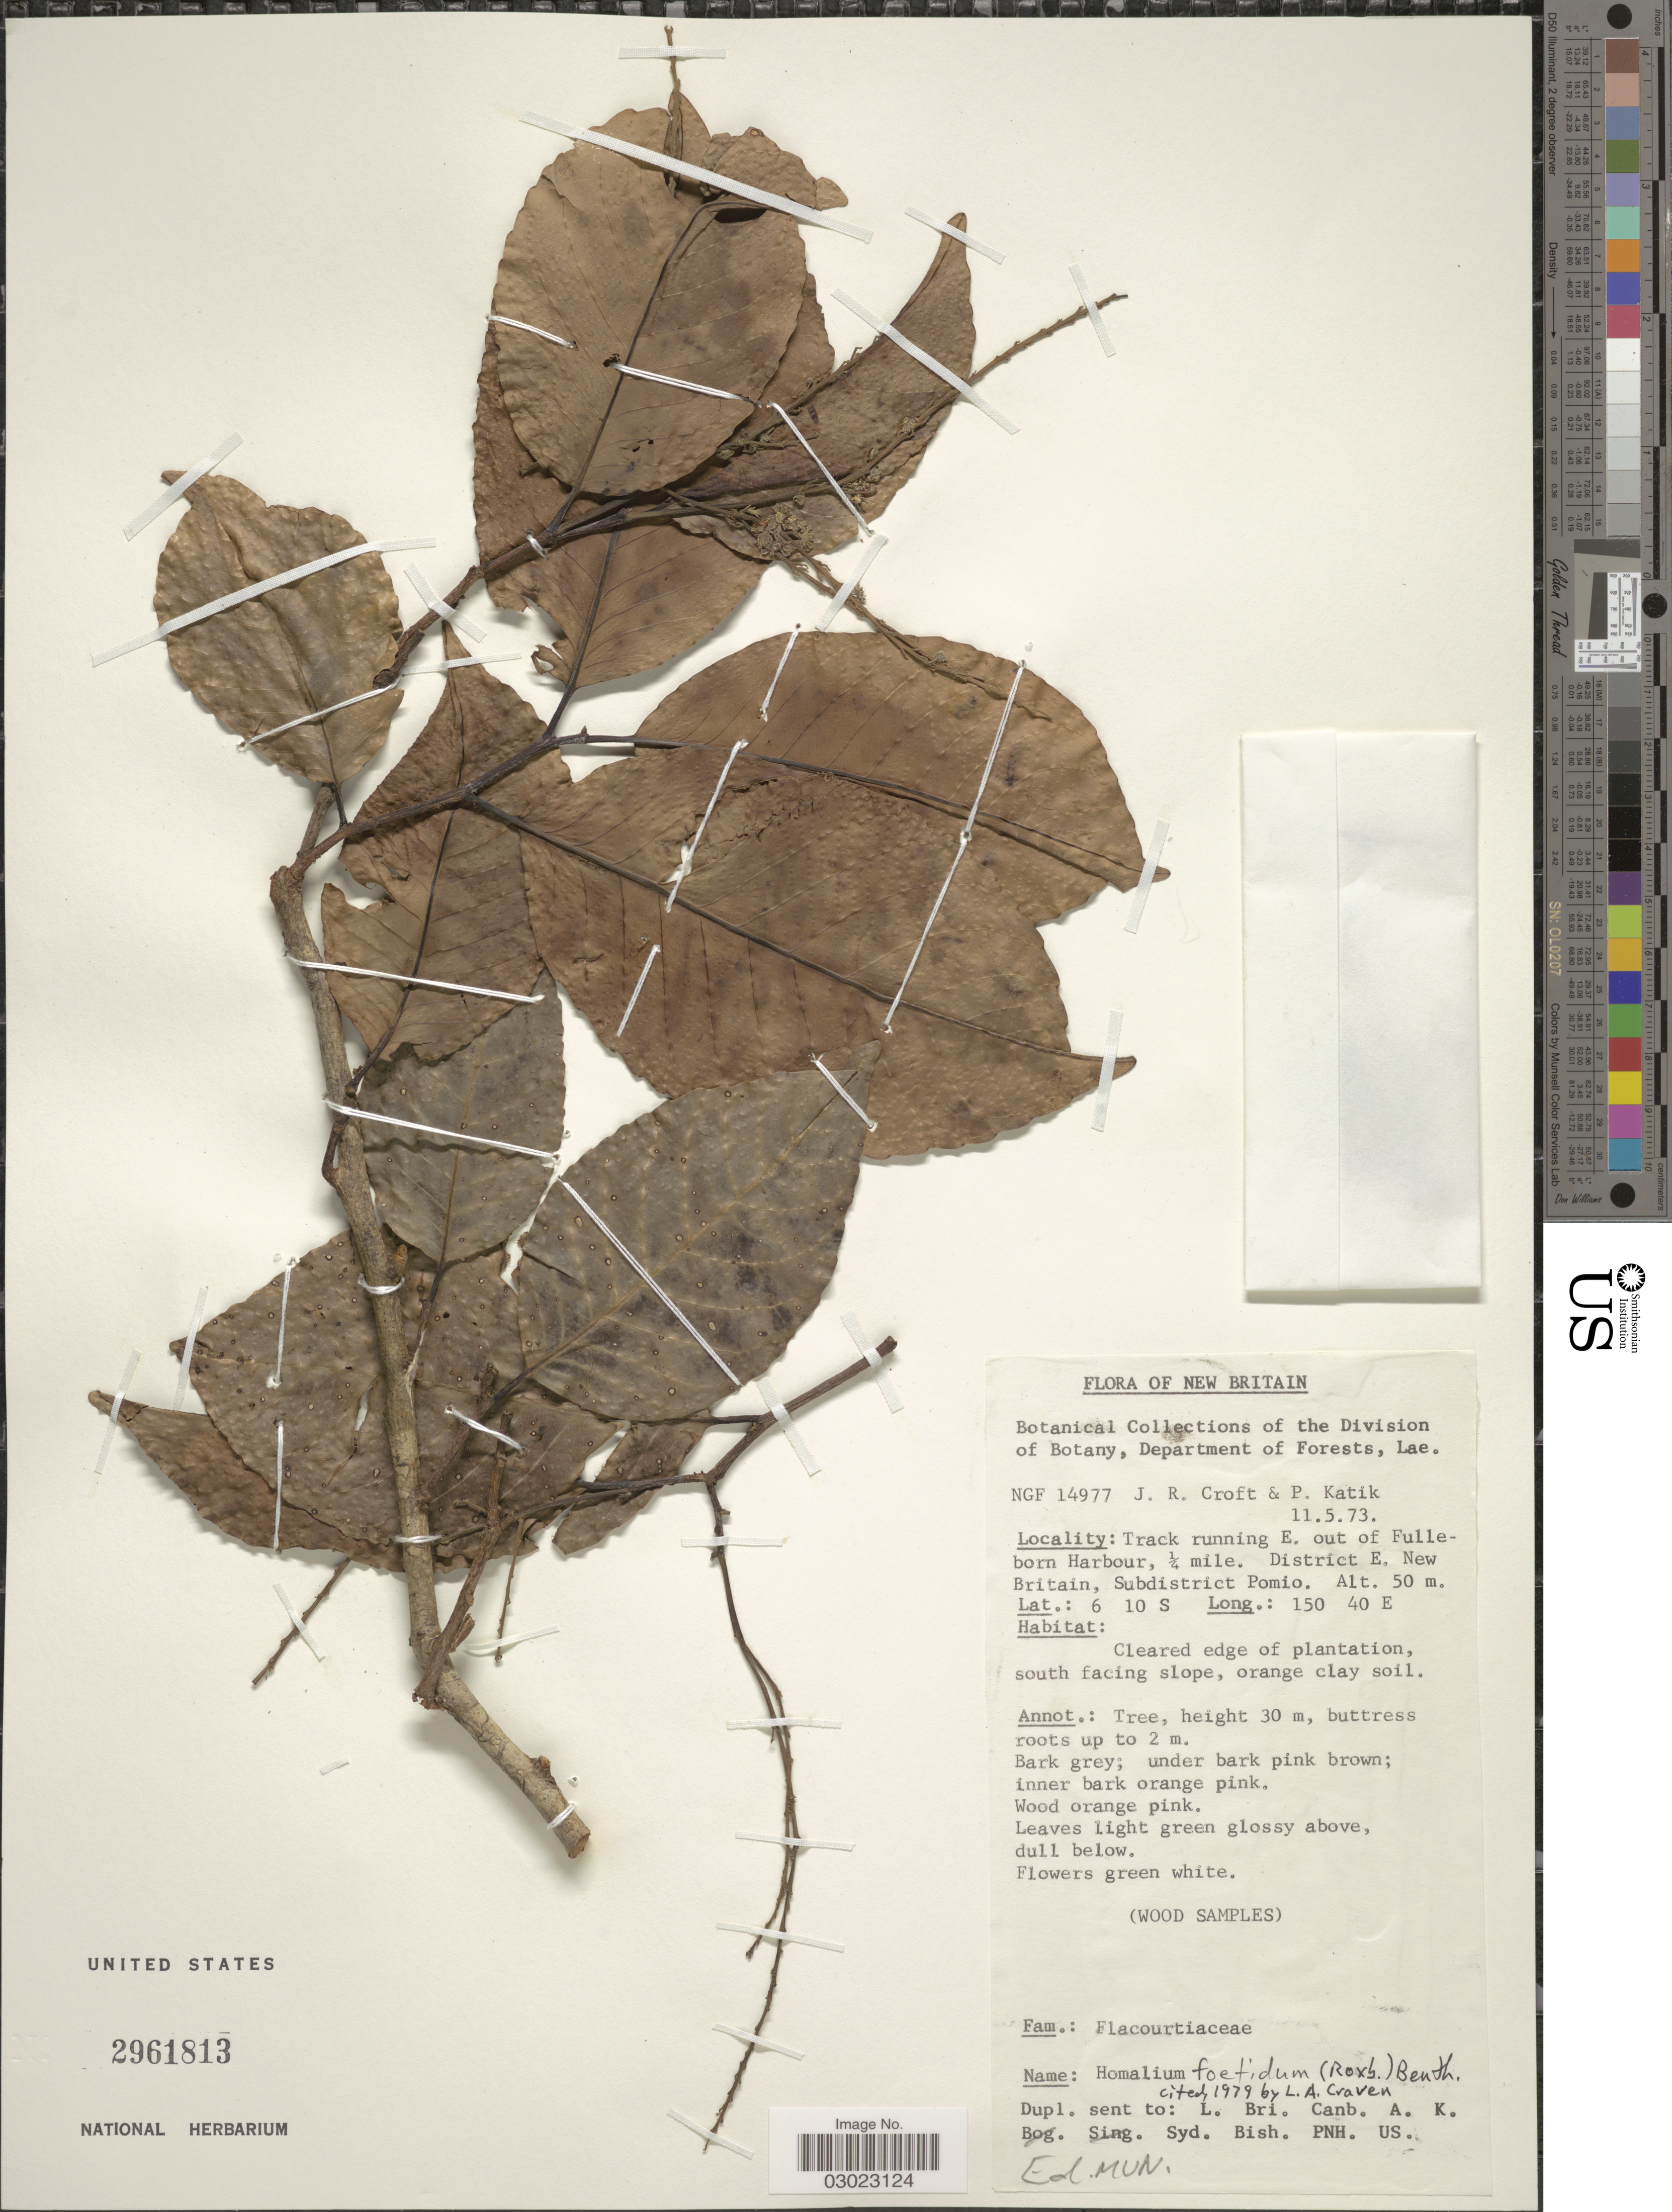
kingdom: Plantae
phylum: Tracheophyta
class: Magnoliopsida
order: Malpighiales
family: Salicaceae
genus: Homalium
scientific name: Homalium foetidum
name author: (Roxb.) Benth.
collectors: J. R. Croft & P. Katik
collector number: NGF14977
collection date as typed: Transcribed d/m/y: 11/5/73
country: Papua New Guinea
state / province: East New Britain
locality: New Britain. Track running E. out of Fulleborn Harbour, ¼ mile. District E. New Britain, Subdistrict Pomio.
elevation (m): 50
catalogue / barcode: US 2961813